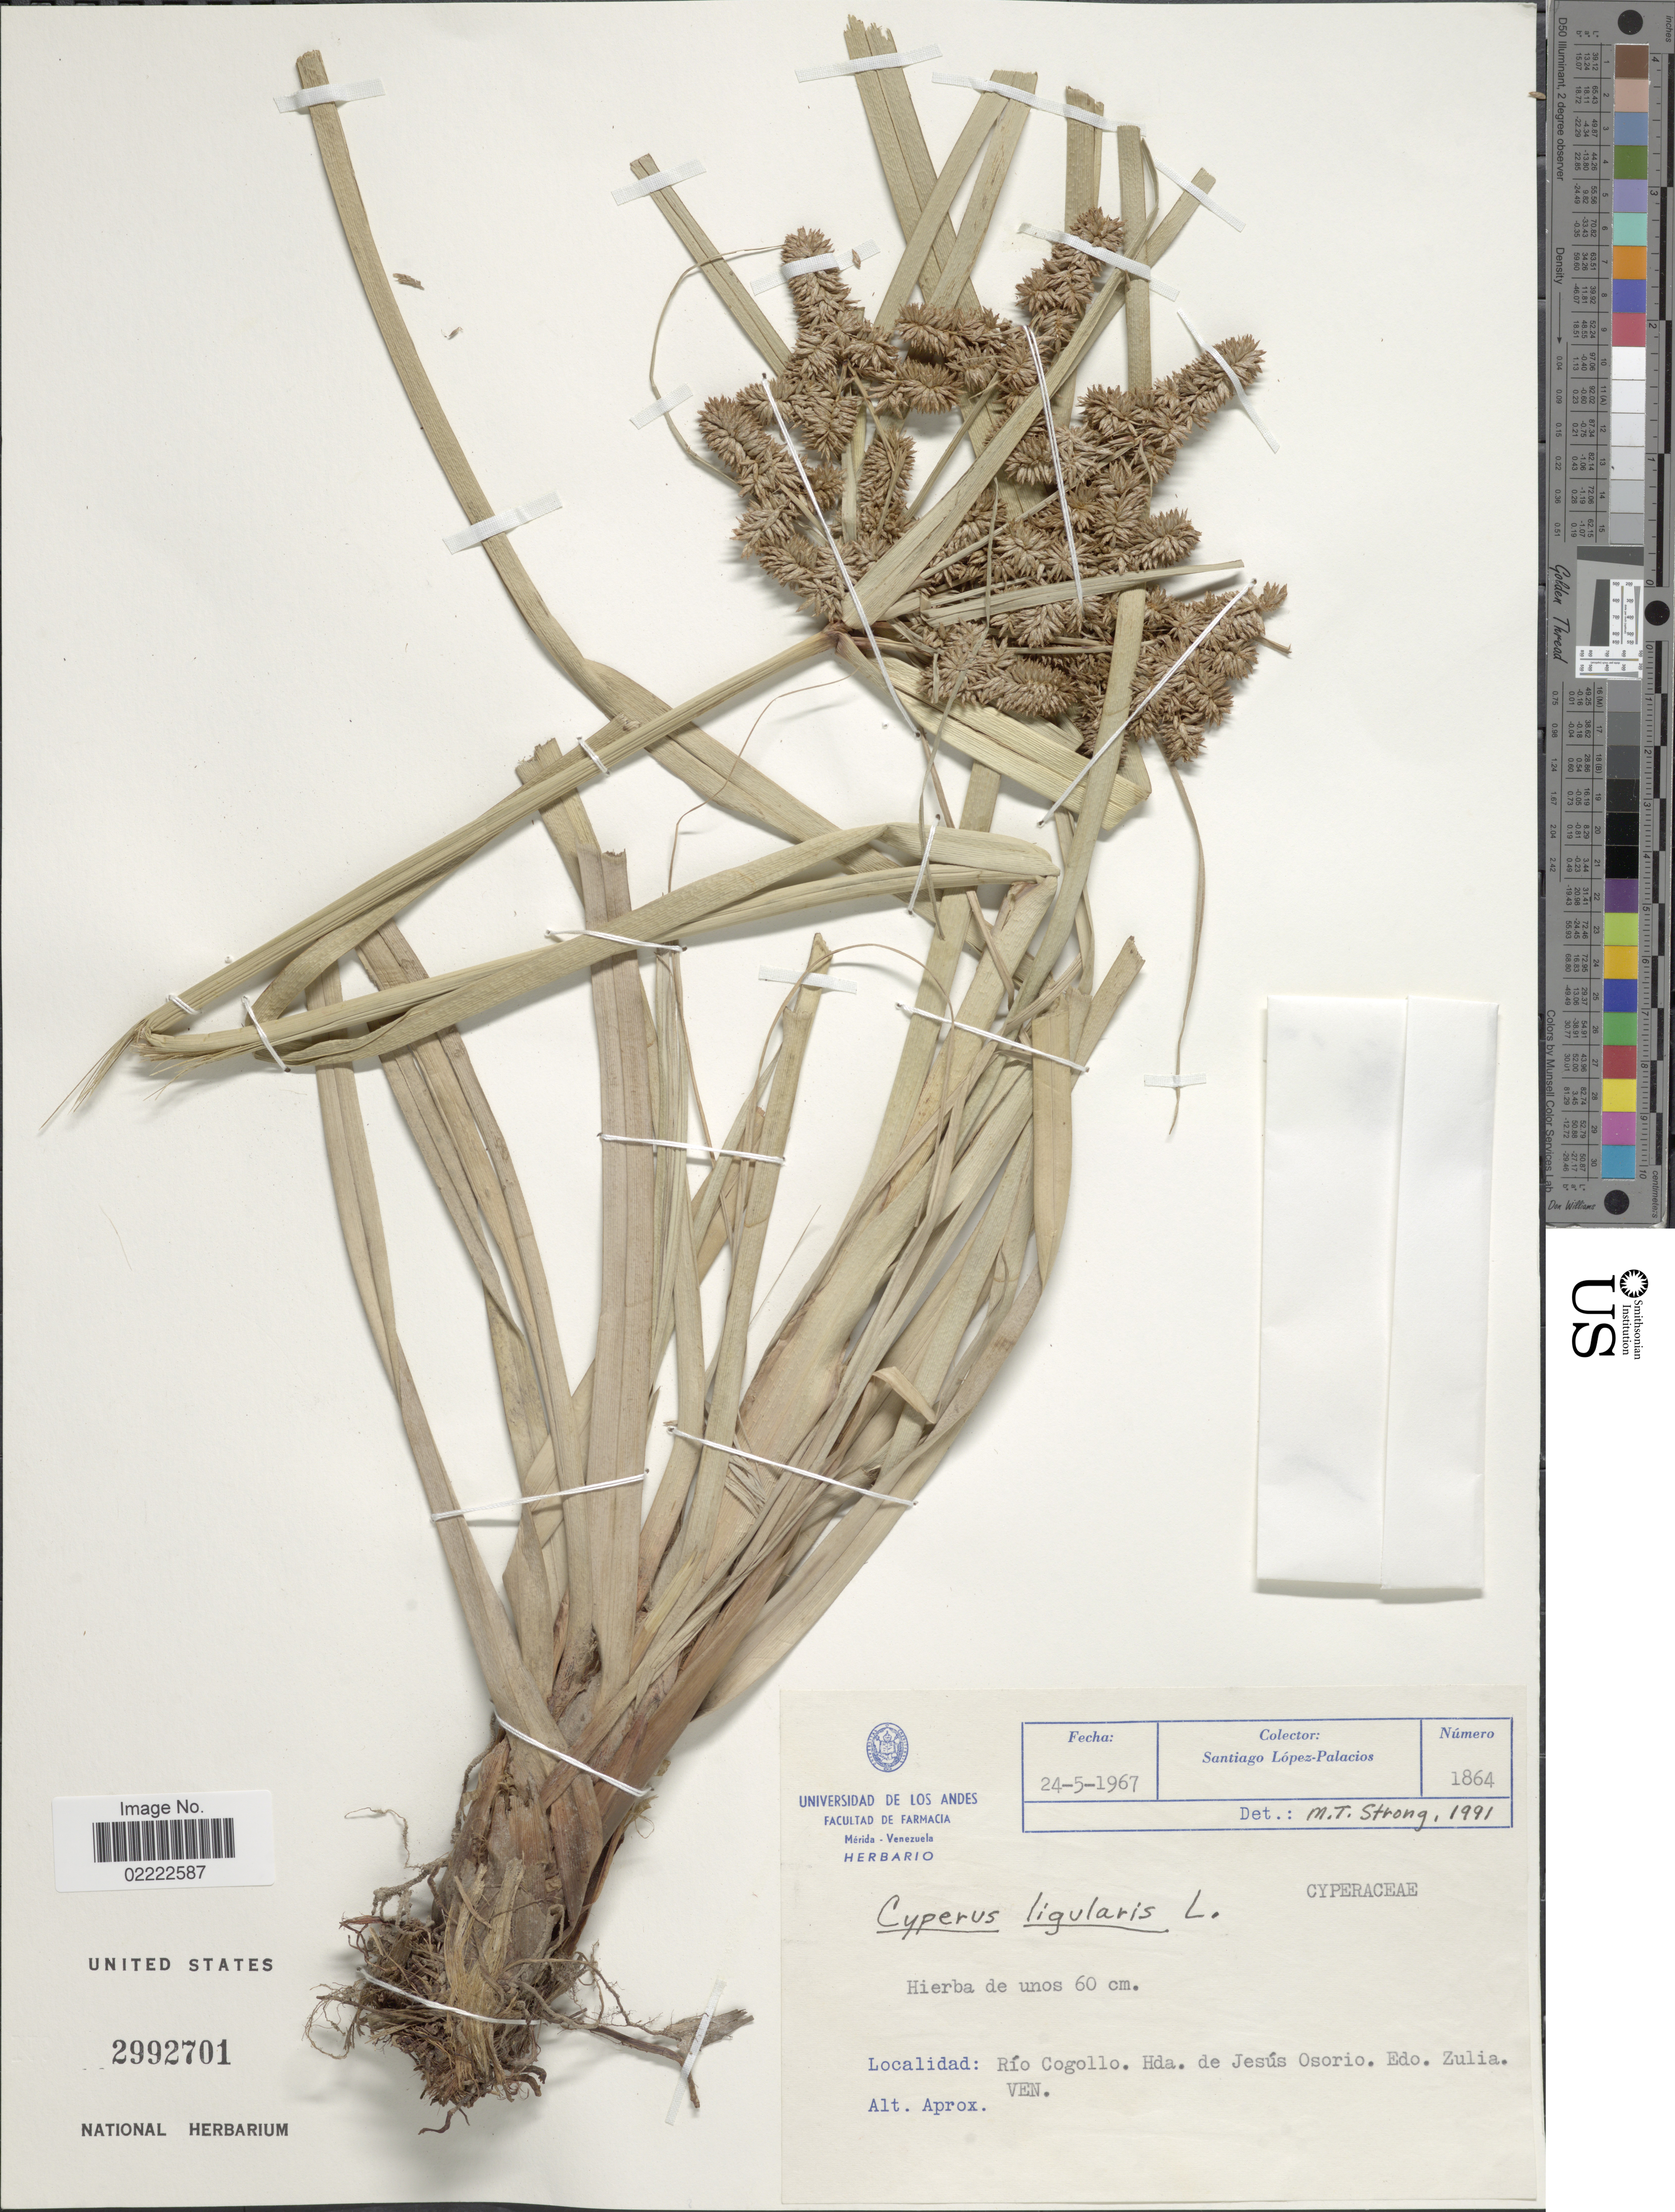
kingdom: Plantae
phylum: Tracheophyta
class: Liliopsida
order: Poales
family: Cyperaceae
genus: Cyperus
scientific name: Cyperus ligularis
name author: L.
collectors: S. López-Palacios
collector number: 1864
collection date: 1967-05-24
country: Venezuela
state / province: Zulia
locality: Rio Cogollo, Hda. de Jesus Osorio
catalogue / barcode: US 2992701